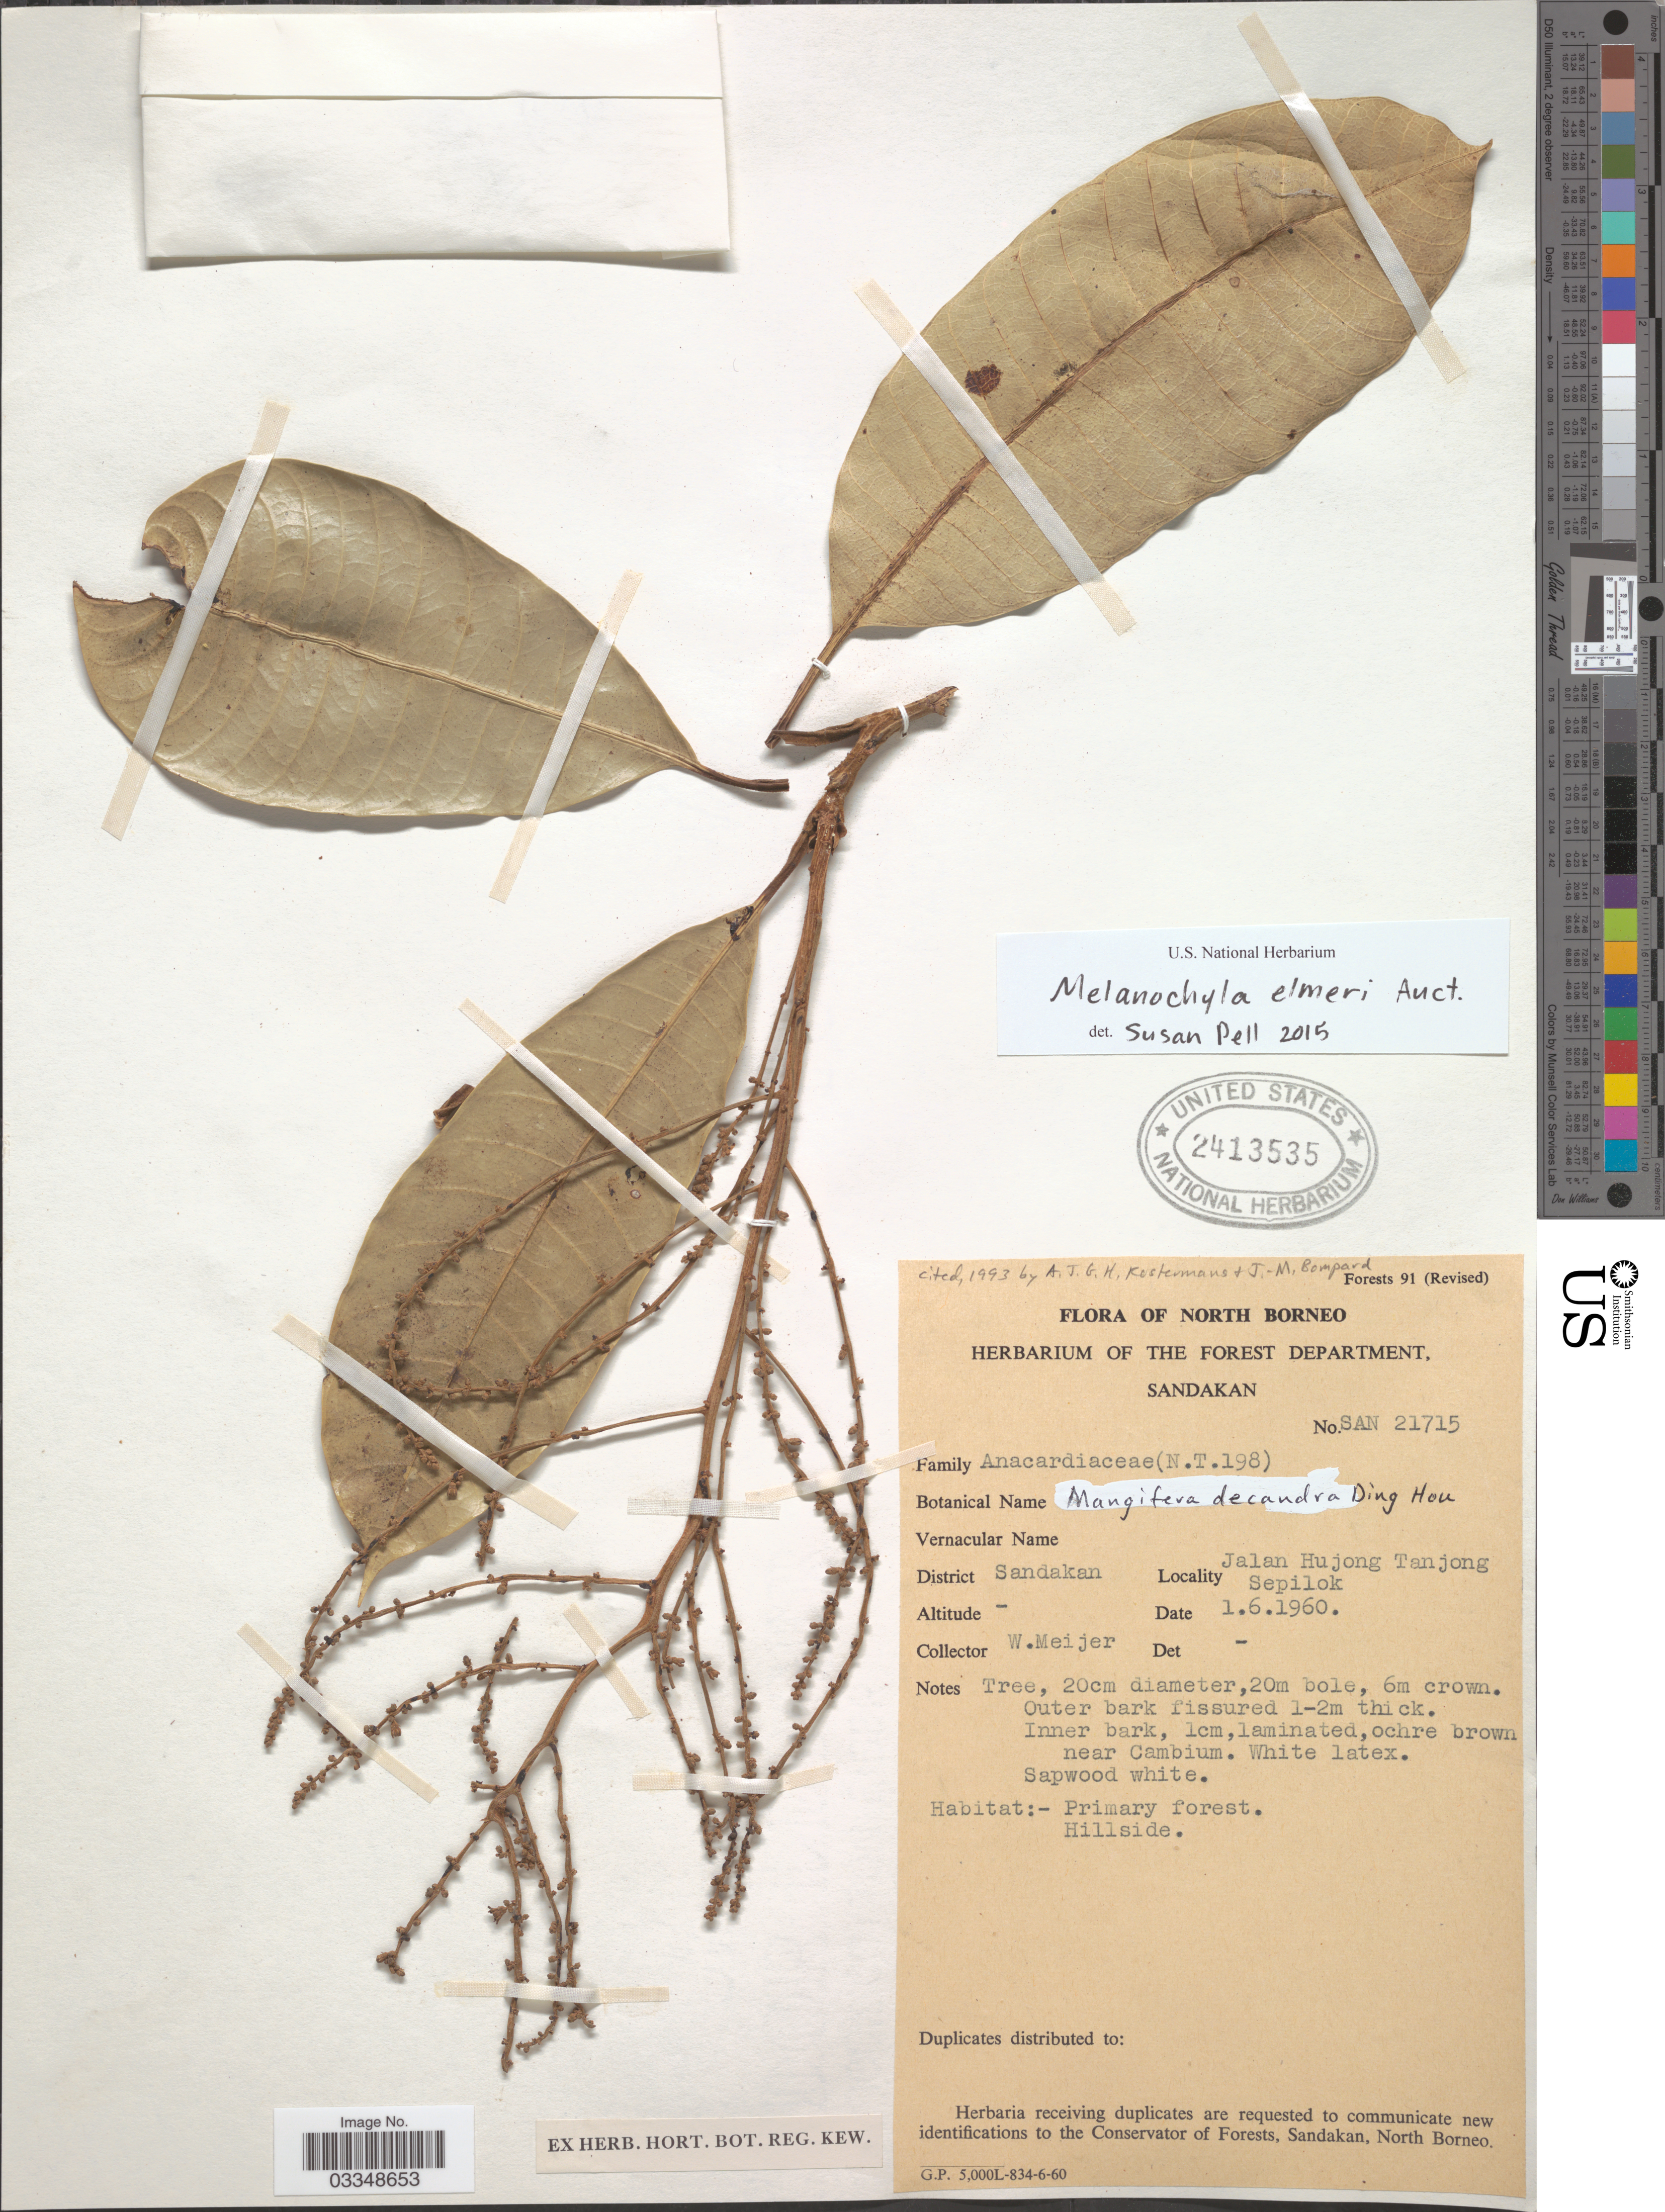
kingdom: Plantae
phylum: Tracheophyta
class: Magnoliopsida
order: Sapindales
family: Anacardiaceae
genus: Melanochyla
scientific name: Melanochyla elmeri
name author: Merr.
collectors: W. Meijer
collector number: SAN 21715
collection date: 1960-06-01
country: Malaysia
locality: North Borneo. District Sandakan. Jalan Hujong Tanjong Sepilok.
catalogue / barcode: US 2413535